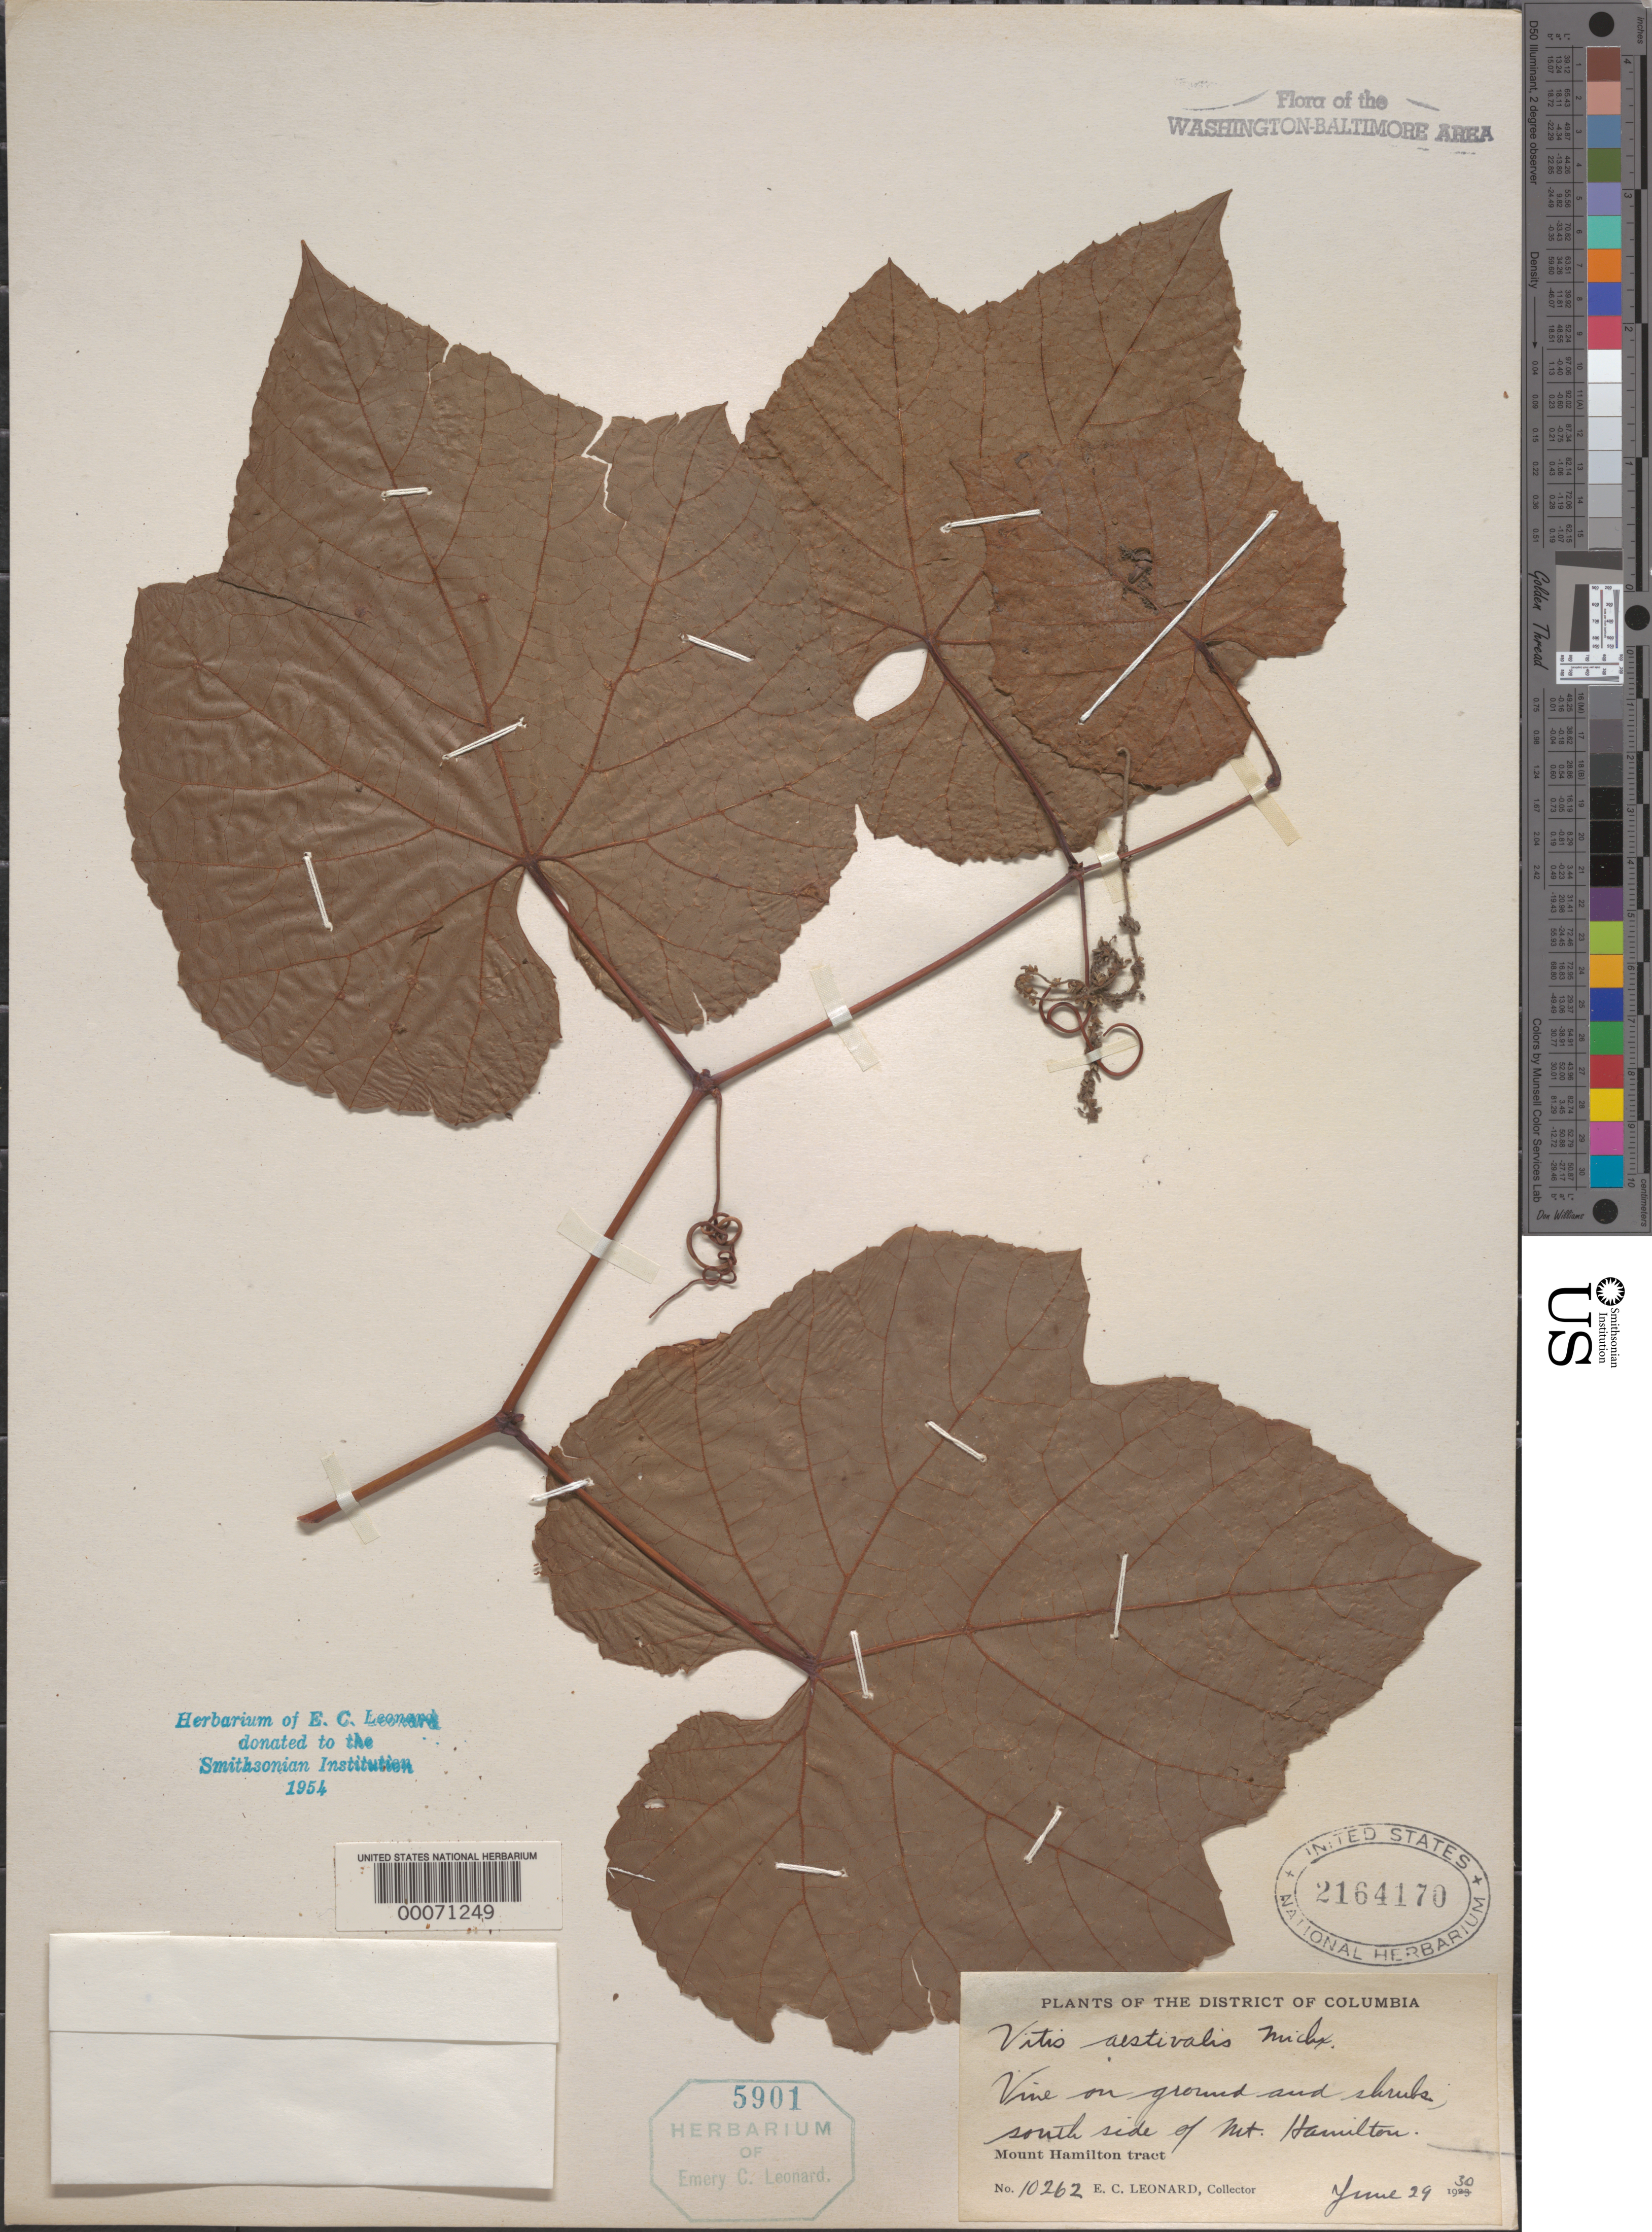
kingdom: Plantae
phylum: Tracheophyta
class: Magnoliopsida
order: Vitales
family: Vitaceae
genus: Vitis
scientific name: Vitis aestivalis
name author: Michx.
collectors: E. C. Leonard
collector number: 10262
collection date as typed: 29 Jun 1930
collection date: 1930-06-29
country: United States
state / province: District of Columbia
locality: Mount Hamilton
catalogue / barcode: US 2164170